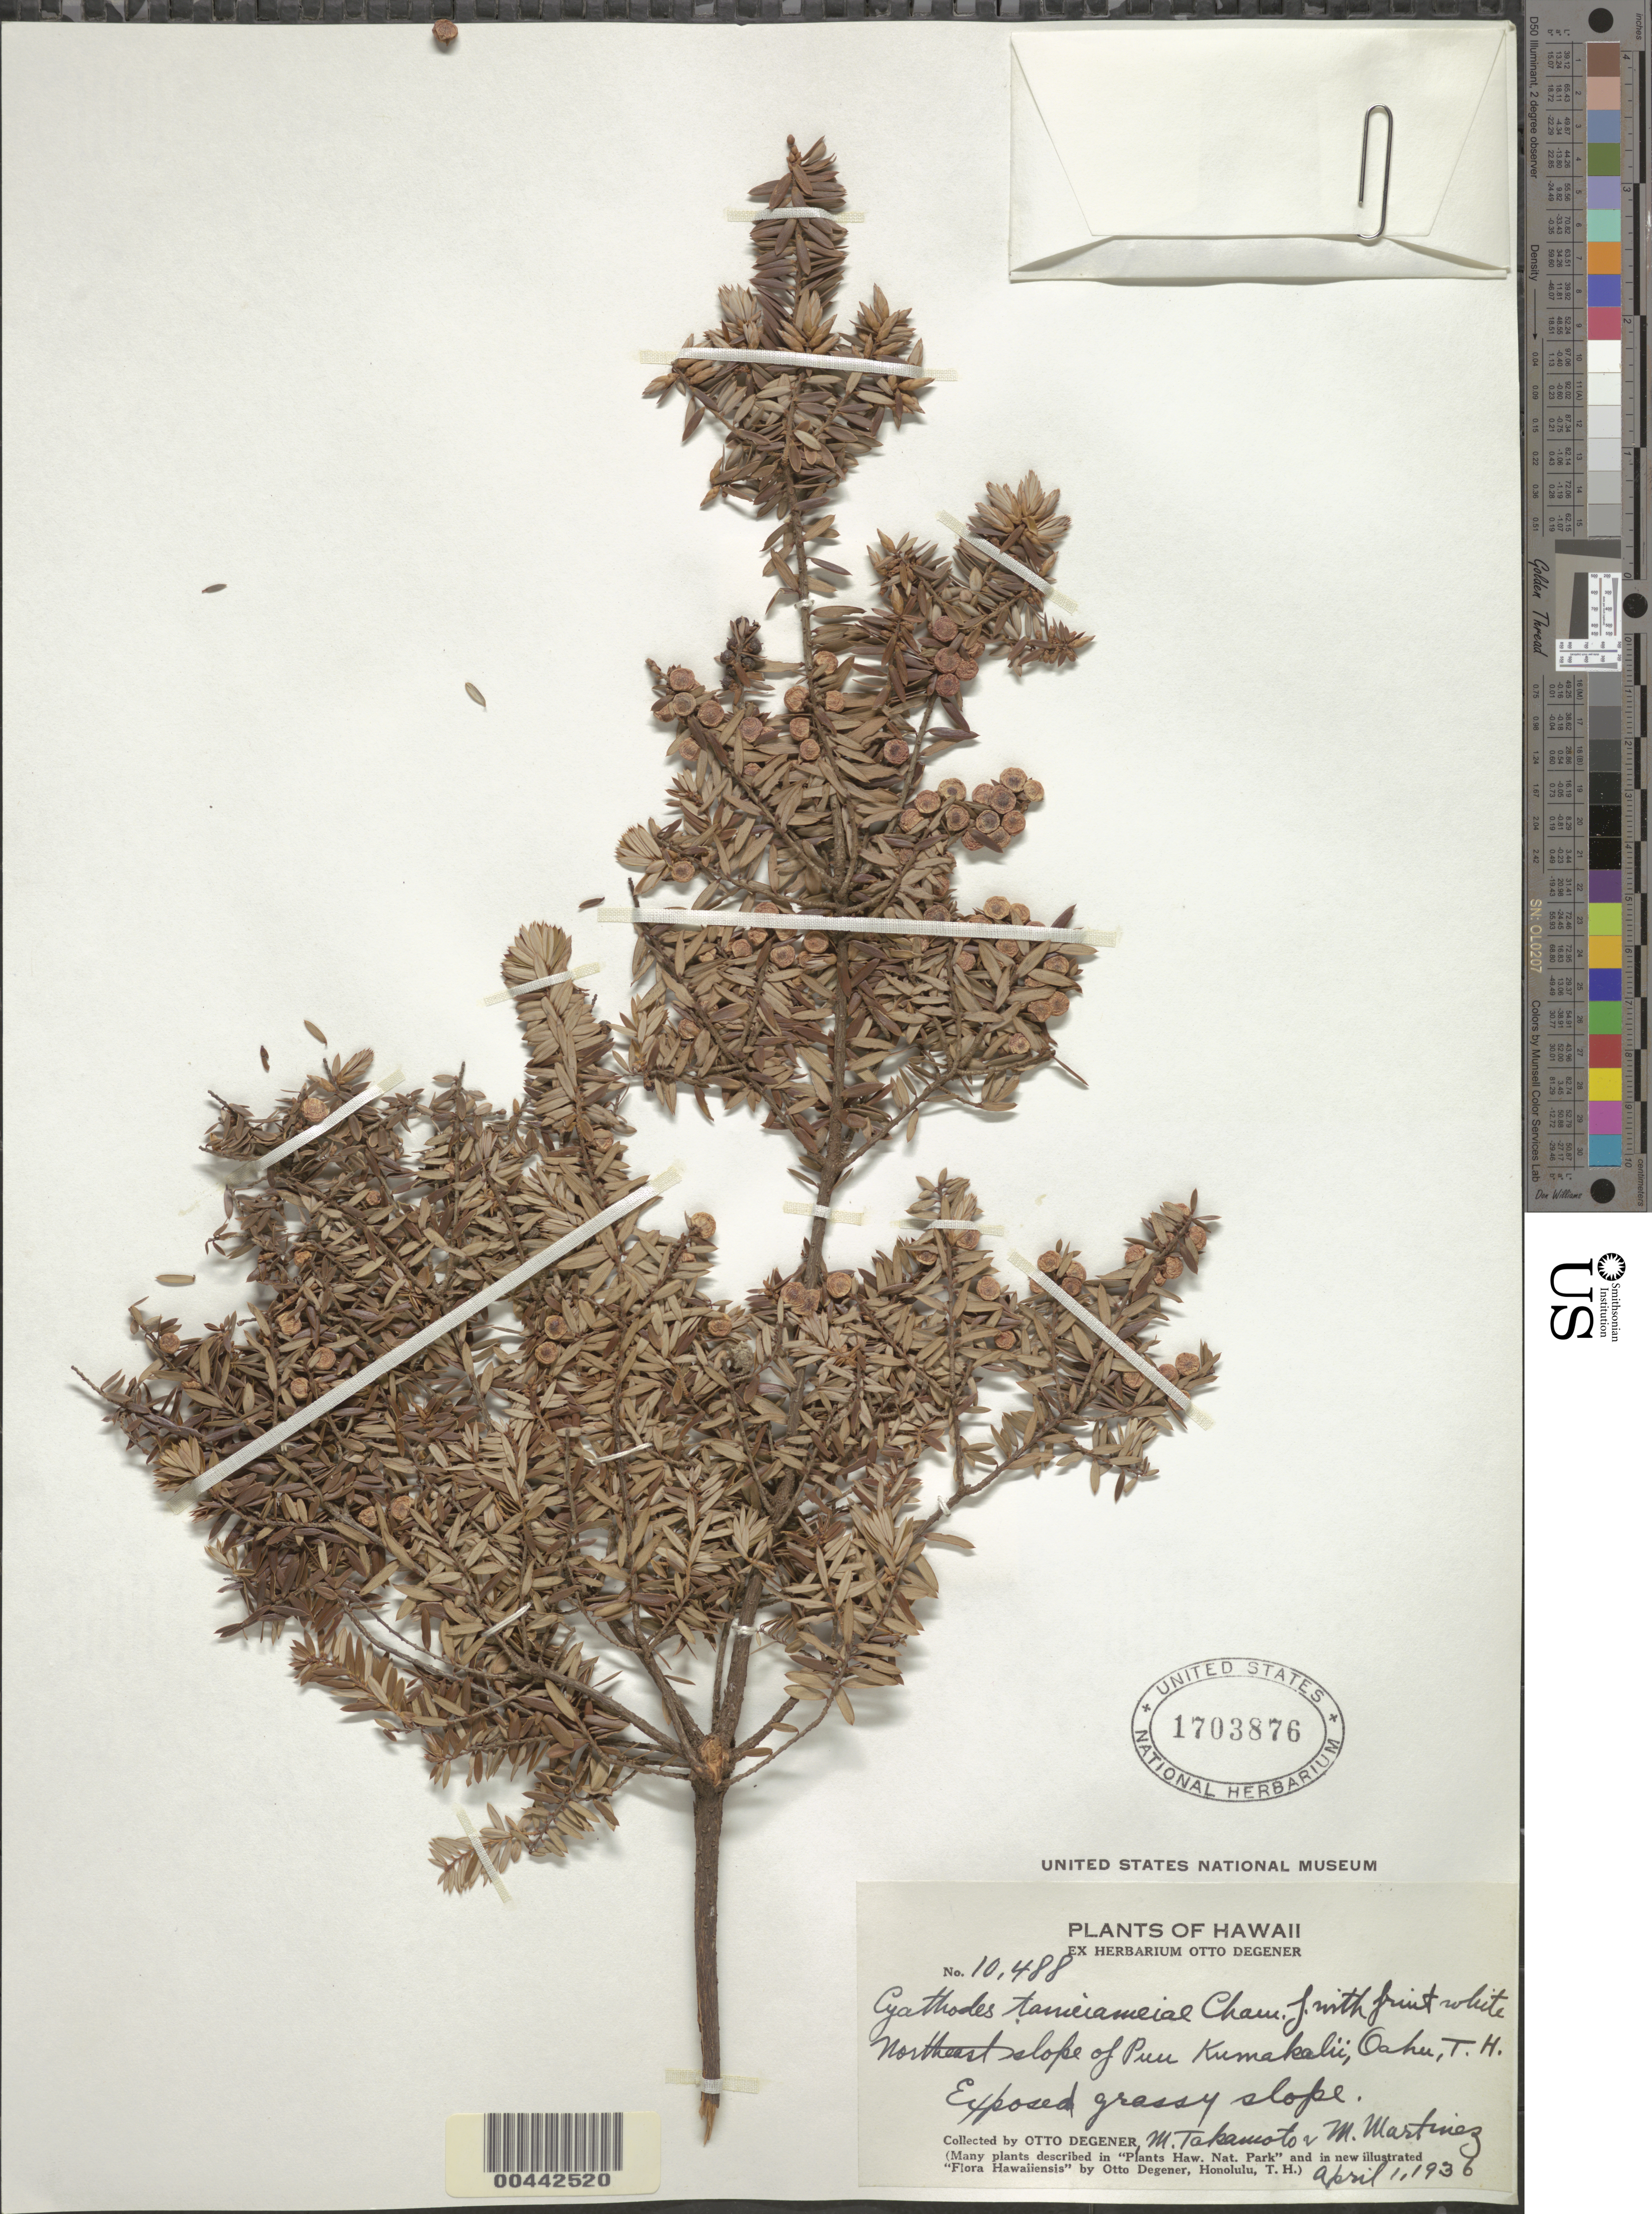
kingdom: Plantae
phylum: Tracheophyta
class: Magnoliopsida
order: Ericales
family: Ericaceae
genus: Leptecophylla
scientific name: Leptecophylla tameiameiae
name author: (Cham. & Schltdl.) C.M. Weiller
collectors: O. Degener, M. Takamoto & M. Martínez M.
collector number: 10488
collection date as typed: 1 Apr 1936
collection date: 1936-04-01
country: United States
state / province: Hawaii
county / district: Honolulu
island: Oahu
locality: NE slope of Puu Kumakalii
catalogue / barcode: US 1703876